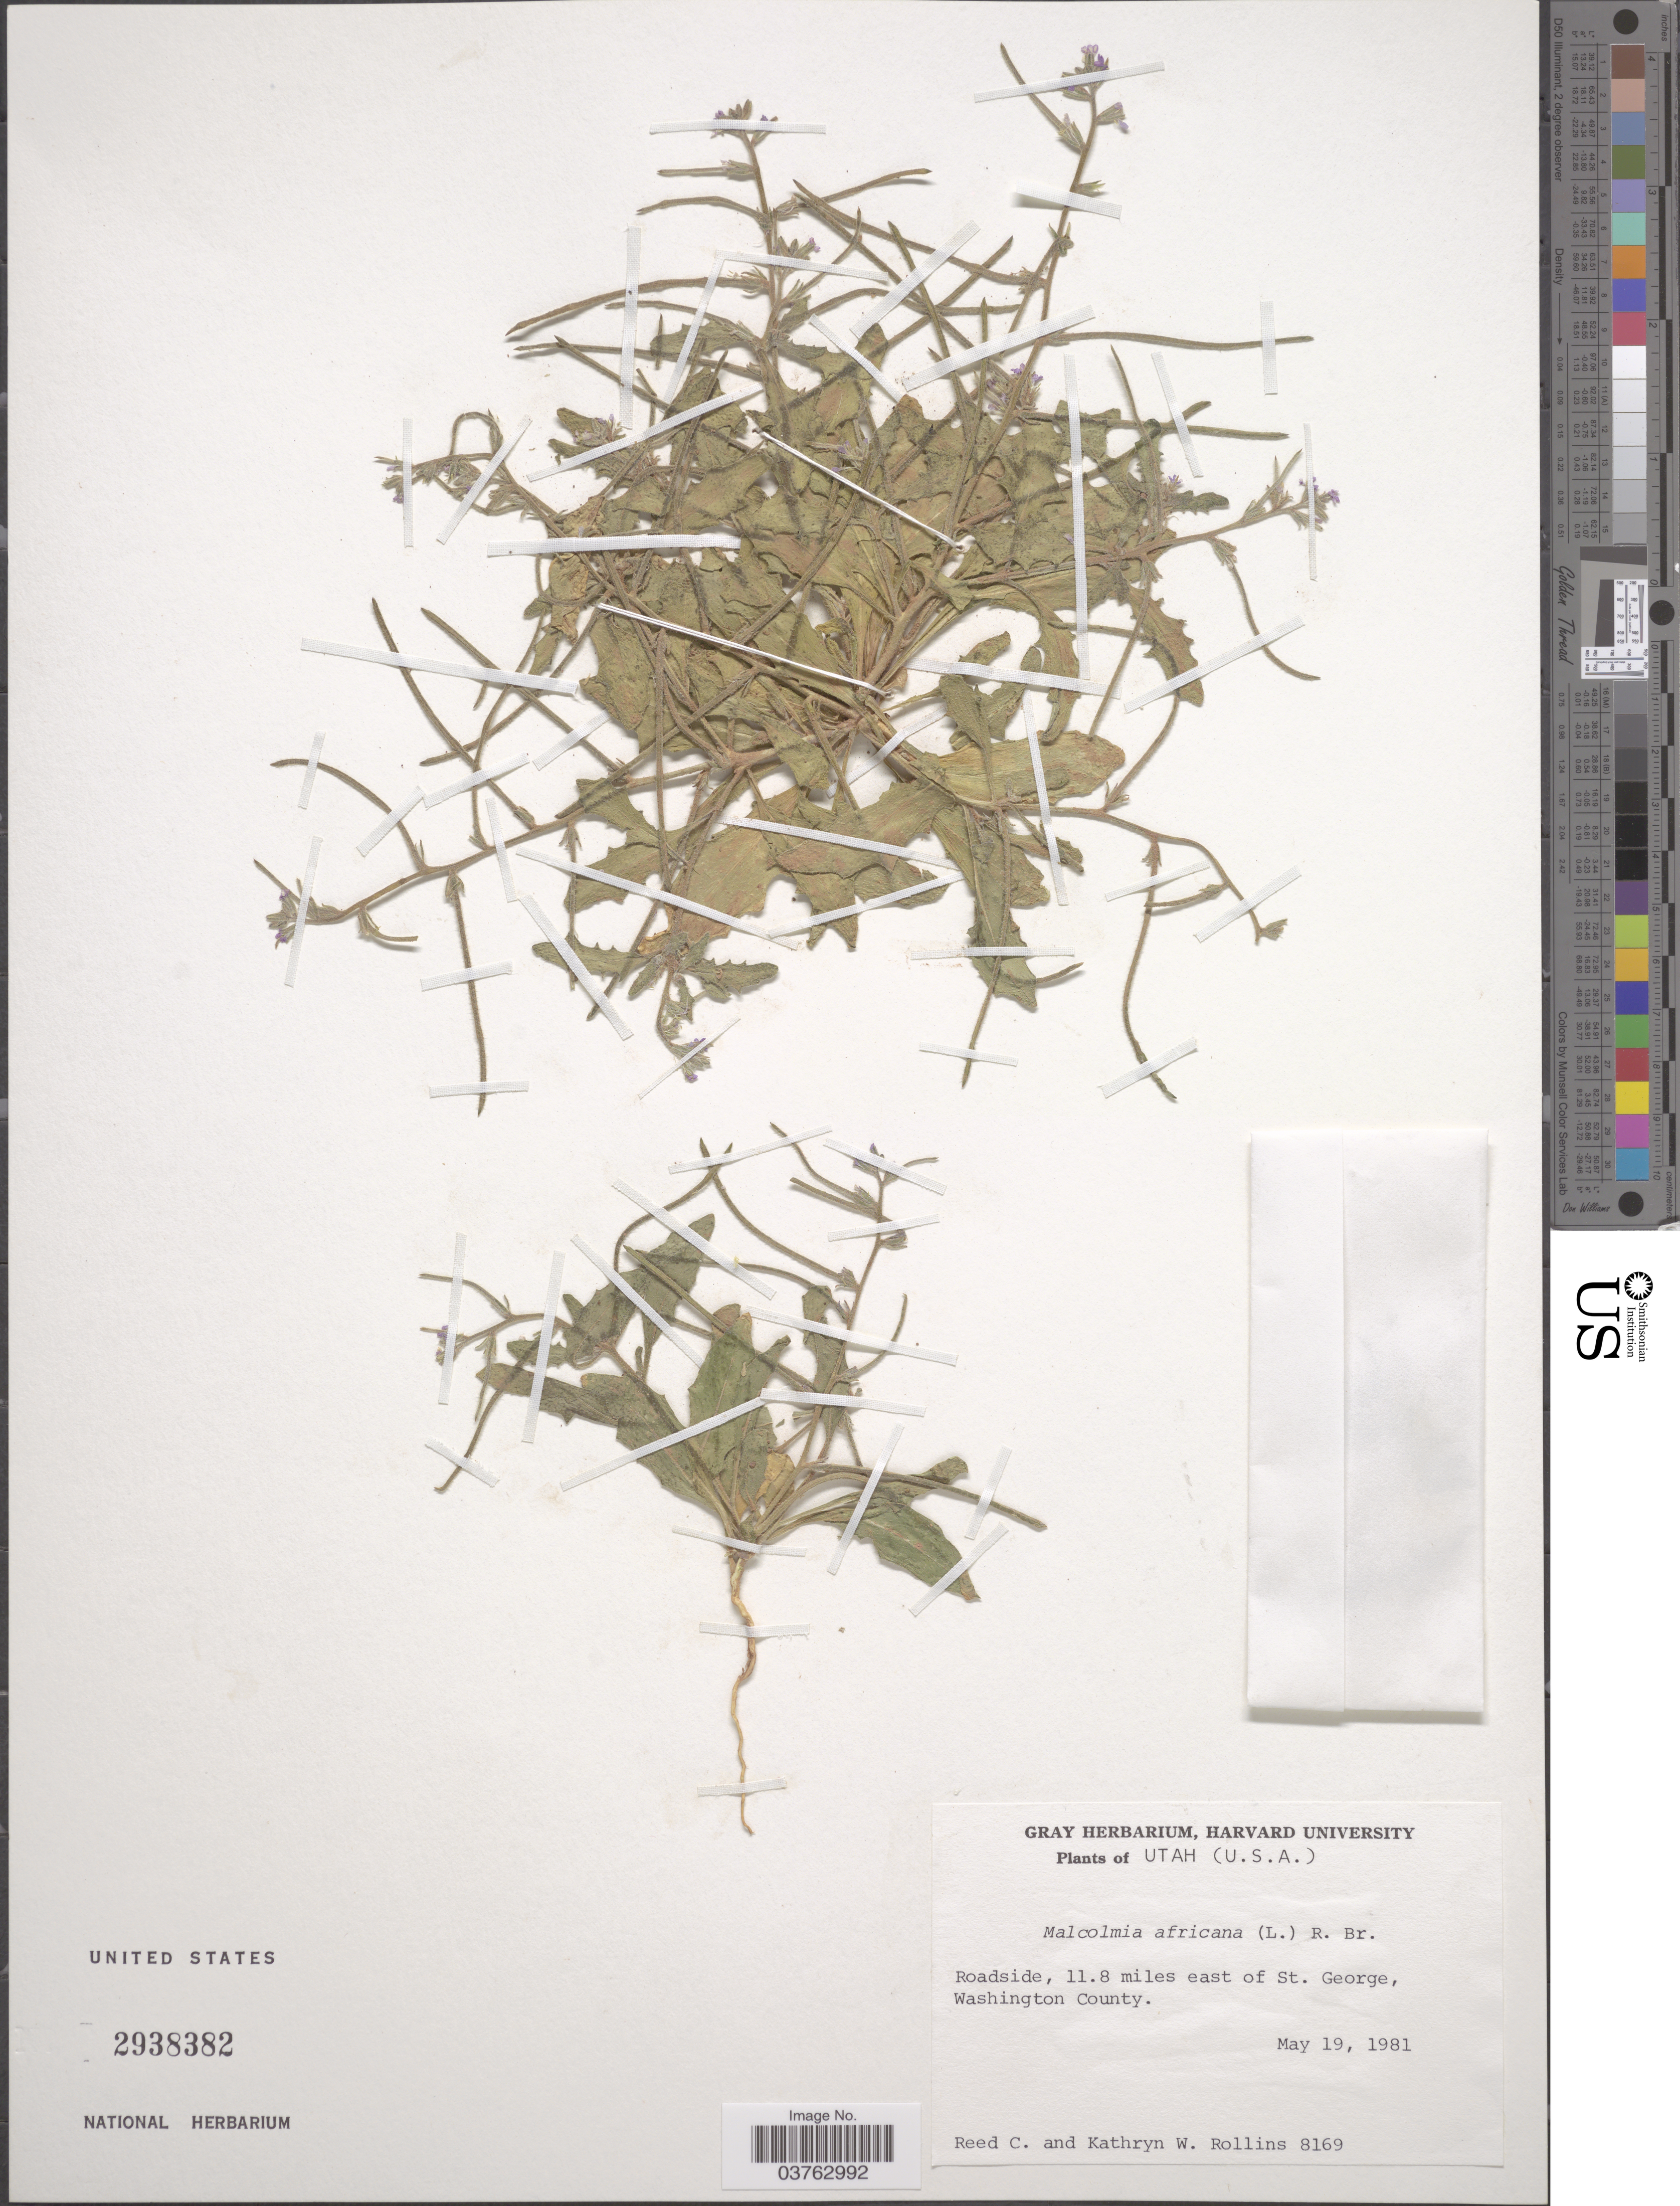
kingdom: Plantae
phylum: Tracheophyta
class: Magnoliopsida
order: Brassicales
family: Brassicaceae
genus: Malcolmia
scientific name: Malcolmia africana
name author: (L.) W.T. Aiton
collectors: R. C. Rollins & K. W. Rollins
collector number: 8169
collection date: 1981-05-19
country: United States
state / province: Utah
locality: Roadside, 11.8 miles east of St. George, Washington County.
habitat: roadside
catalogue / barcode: US 2938382